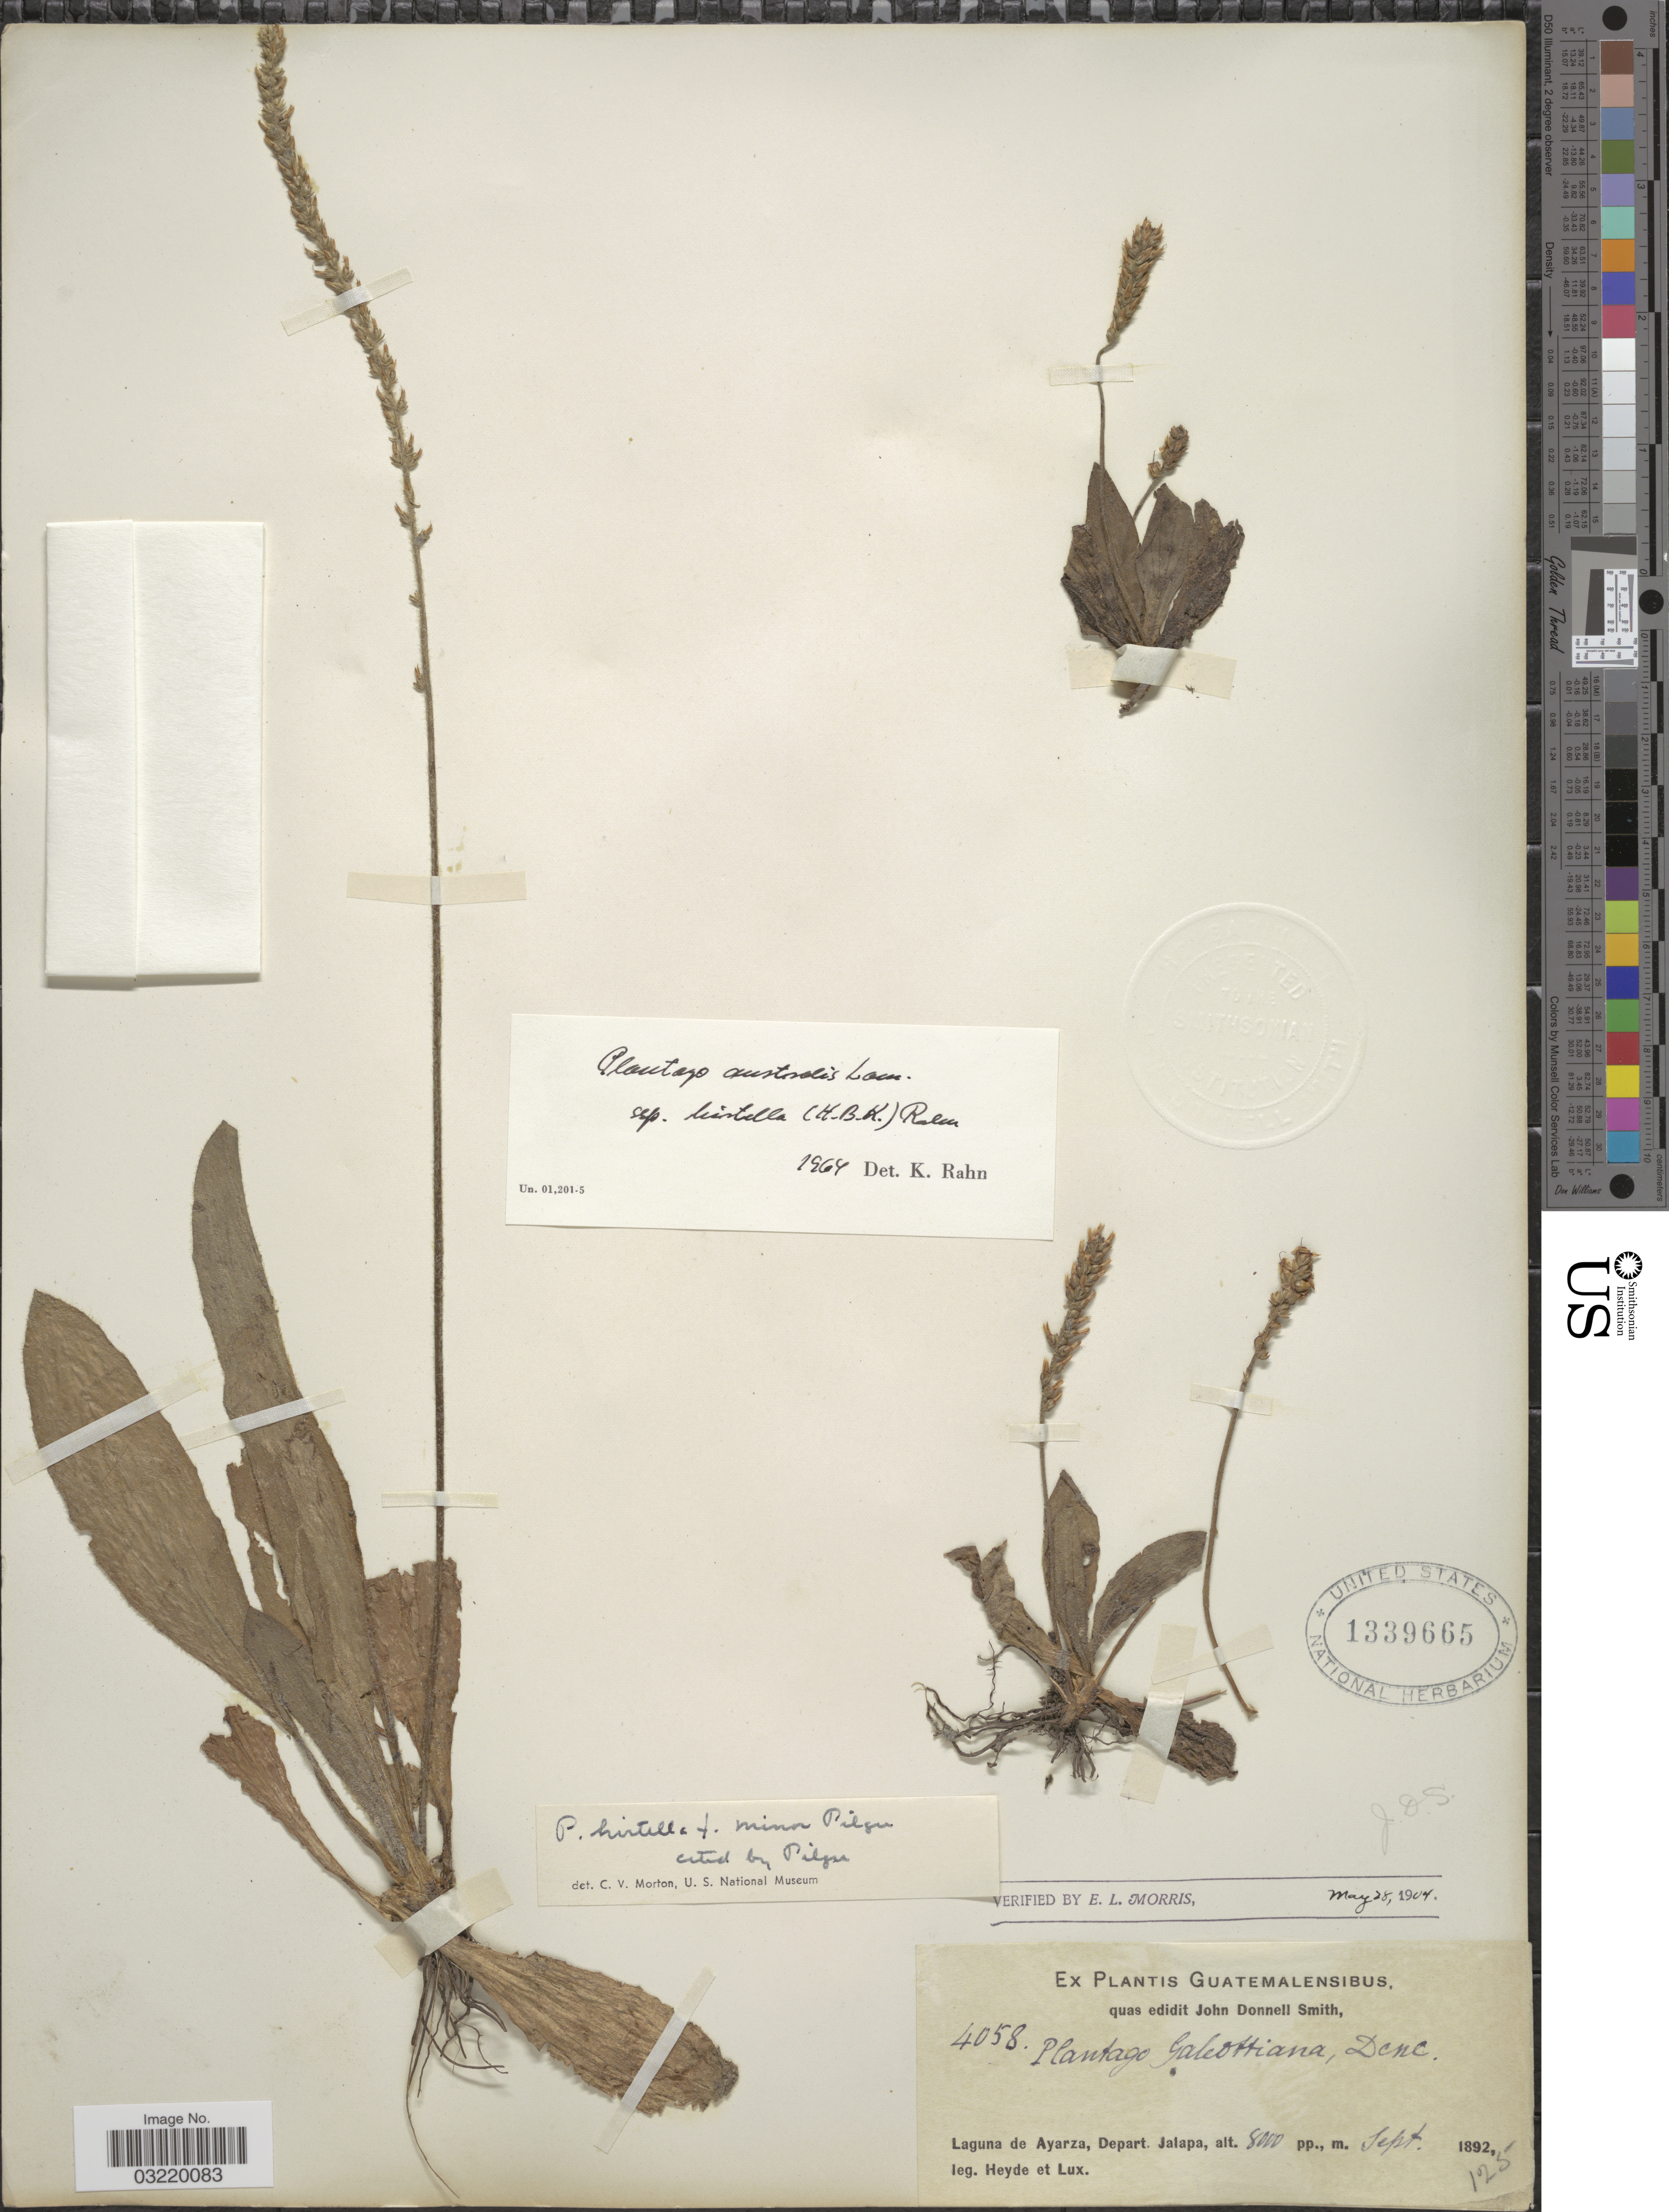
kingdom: Plantae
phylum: Tracheophyta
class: Magnoliopsida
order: Lamiales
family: Plantaginaceae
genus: Plantago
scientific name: Plantago australis subsp. hirtella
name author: (Kunth) Rahn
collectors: Heyde & Lux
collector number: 4058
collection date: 1892-09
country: Guatemala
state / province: Jalapa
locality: Laguna de Ayarza, Depart. Jalapa.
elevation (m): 2438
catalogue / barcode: US 1339665